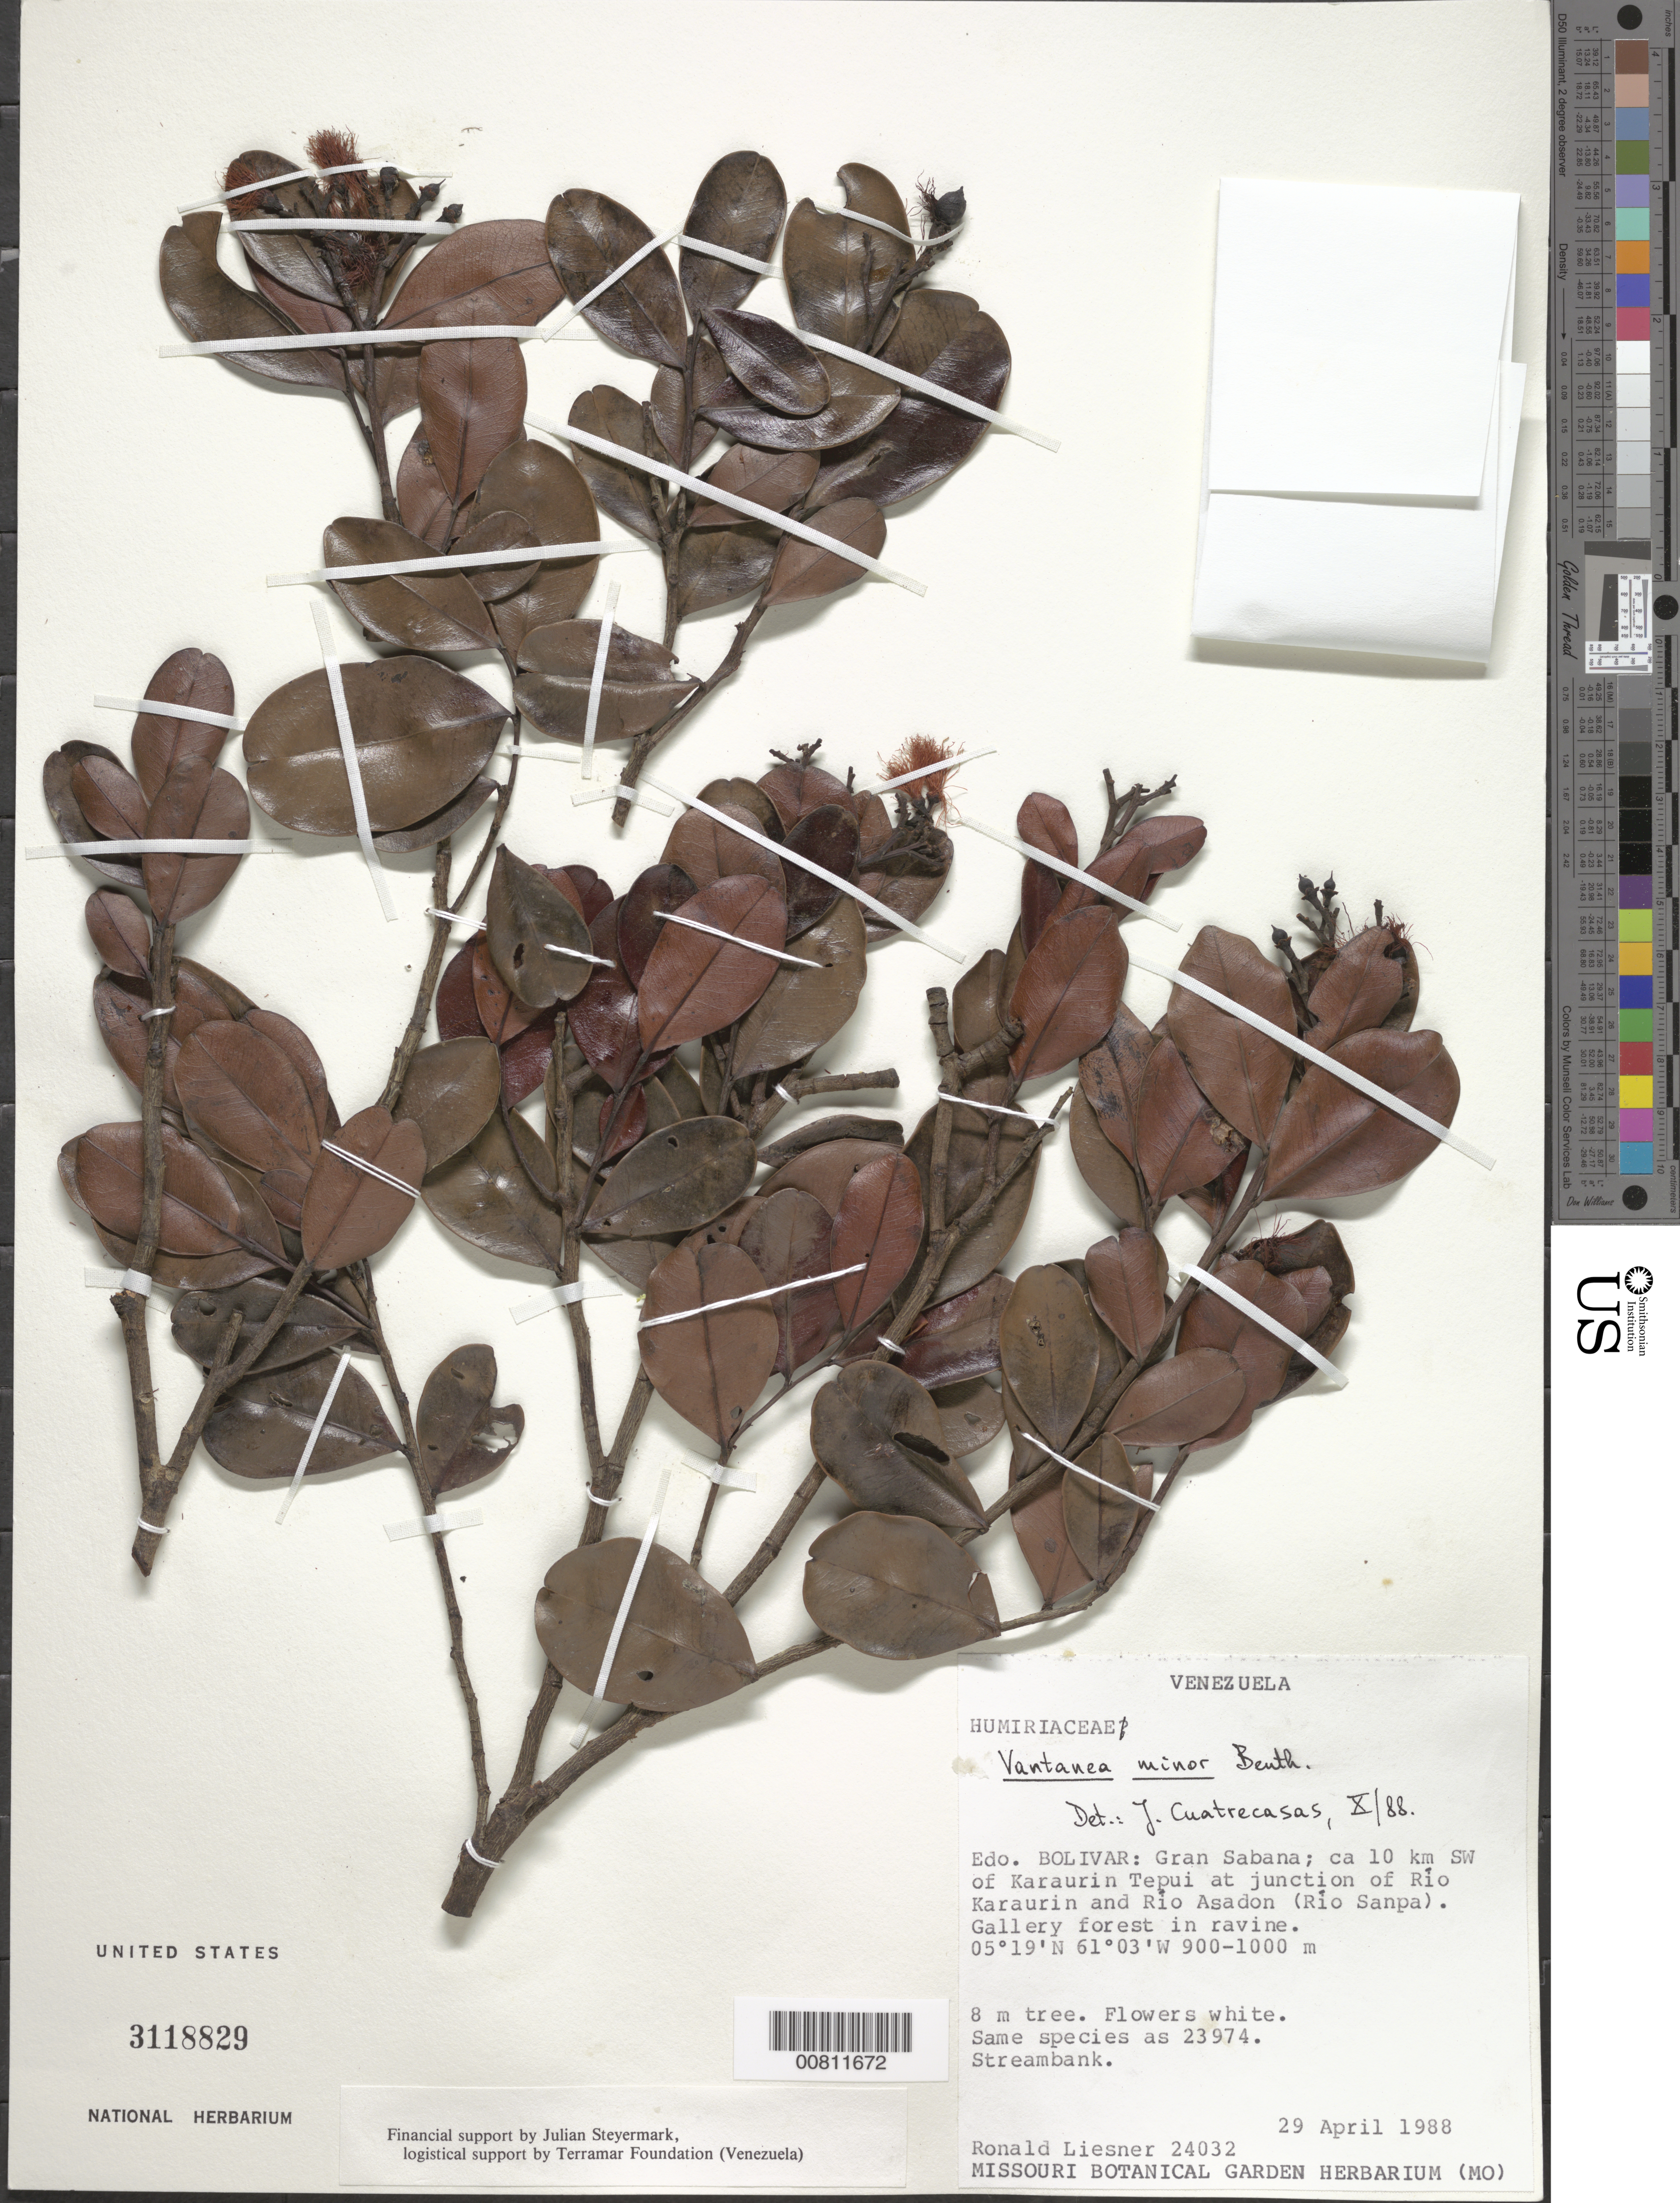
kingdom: Plantae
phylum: Tracheophyta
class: Magnoliopsida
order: Malpighiales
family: Humiriaceae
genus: Vantanea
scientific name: Vantanea minor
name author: Benth.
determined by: Cuatrecasas, J.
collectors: R. L. Liesner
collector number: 24032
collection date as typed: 29-Apr-88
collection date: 1988-04-29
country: Venezuela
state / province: Bolívar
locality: Gran Sabana, ca 10 km SW of Karaurin tepuí at junction of Río Karaurin and Río Asadon (Río Sanpa)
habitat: Gallery forest in ravine, streambank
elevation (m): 900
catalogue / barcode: US 3118829